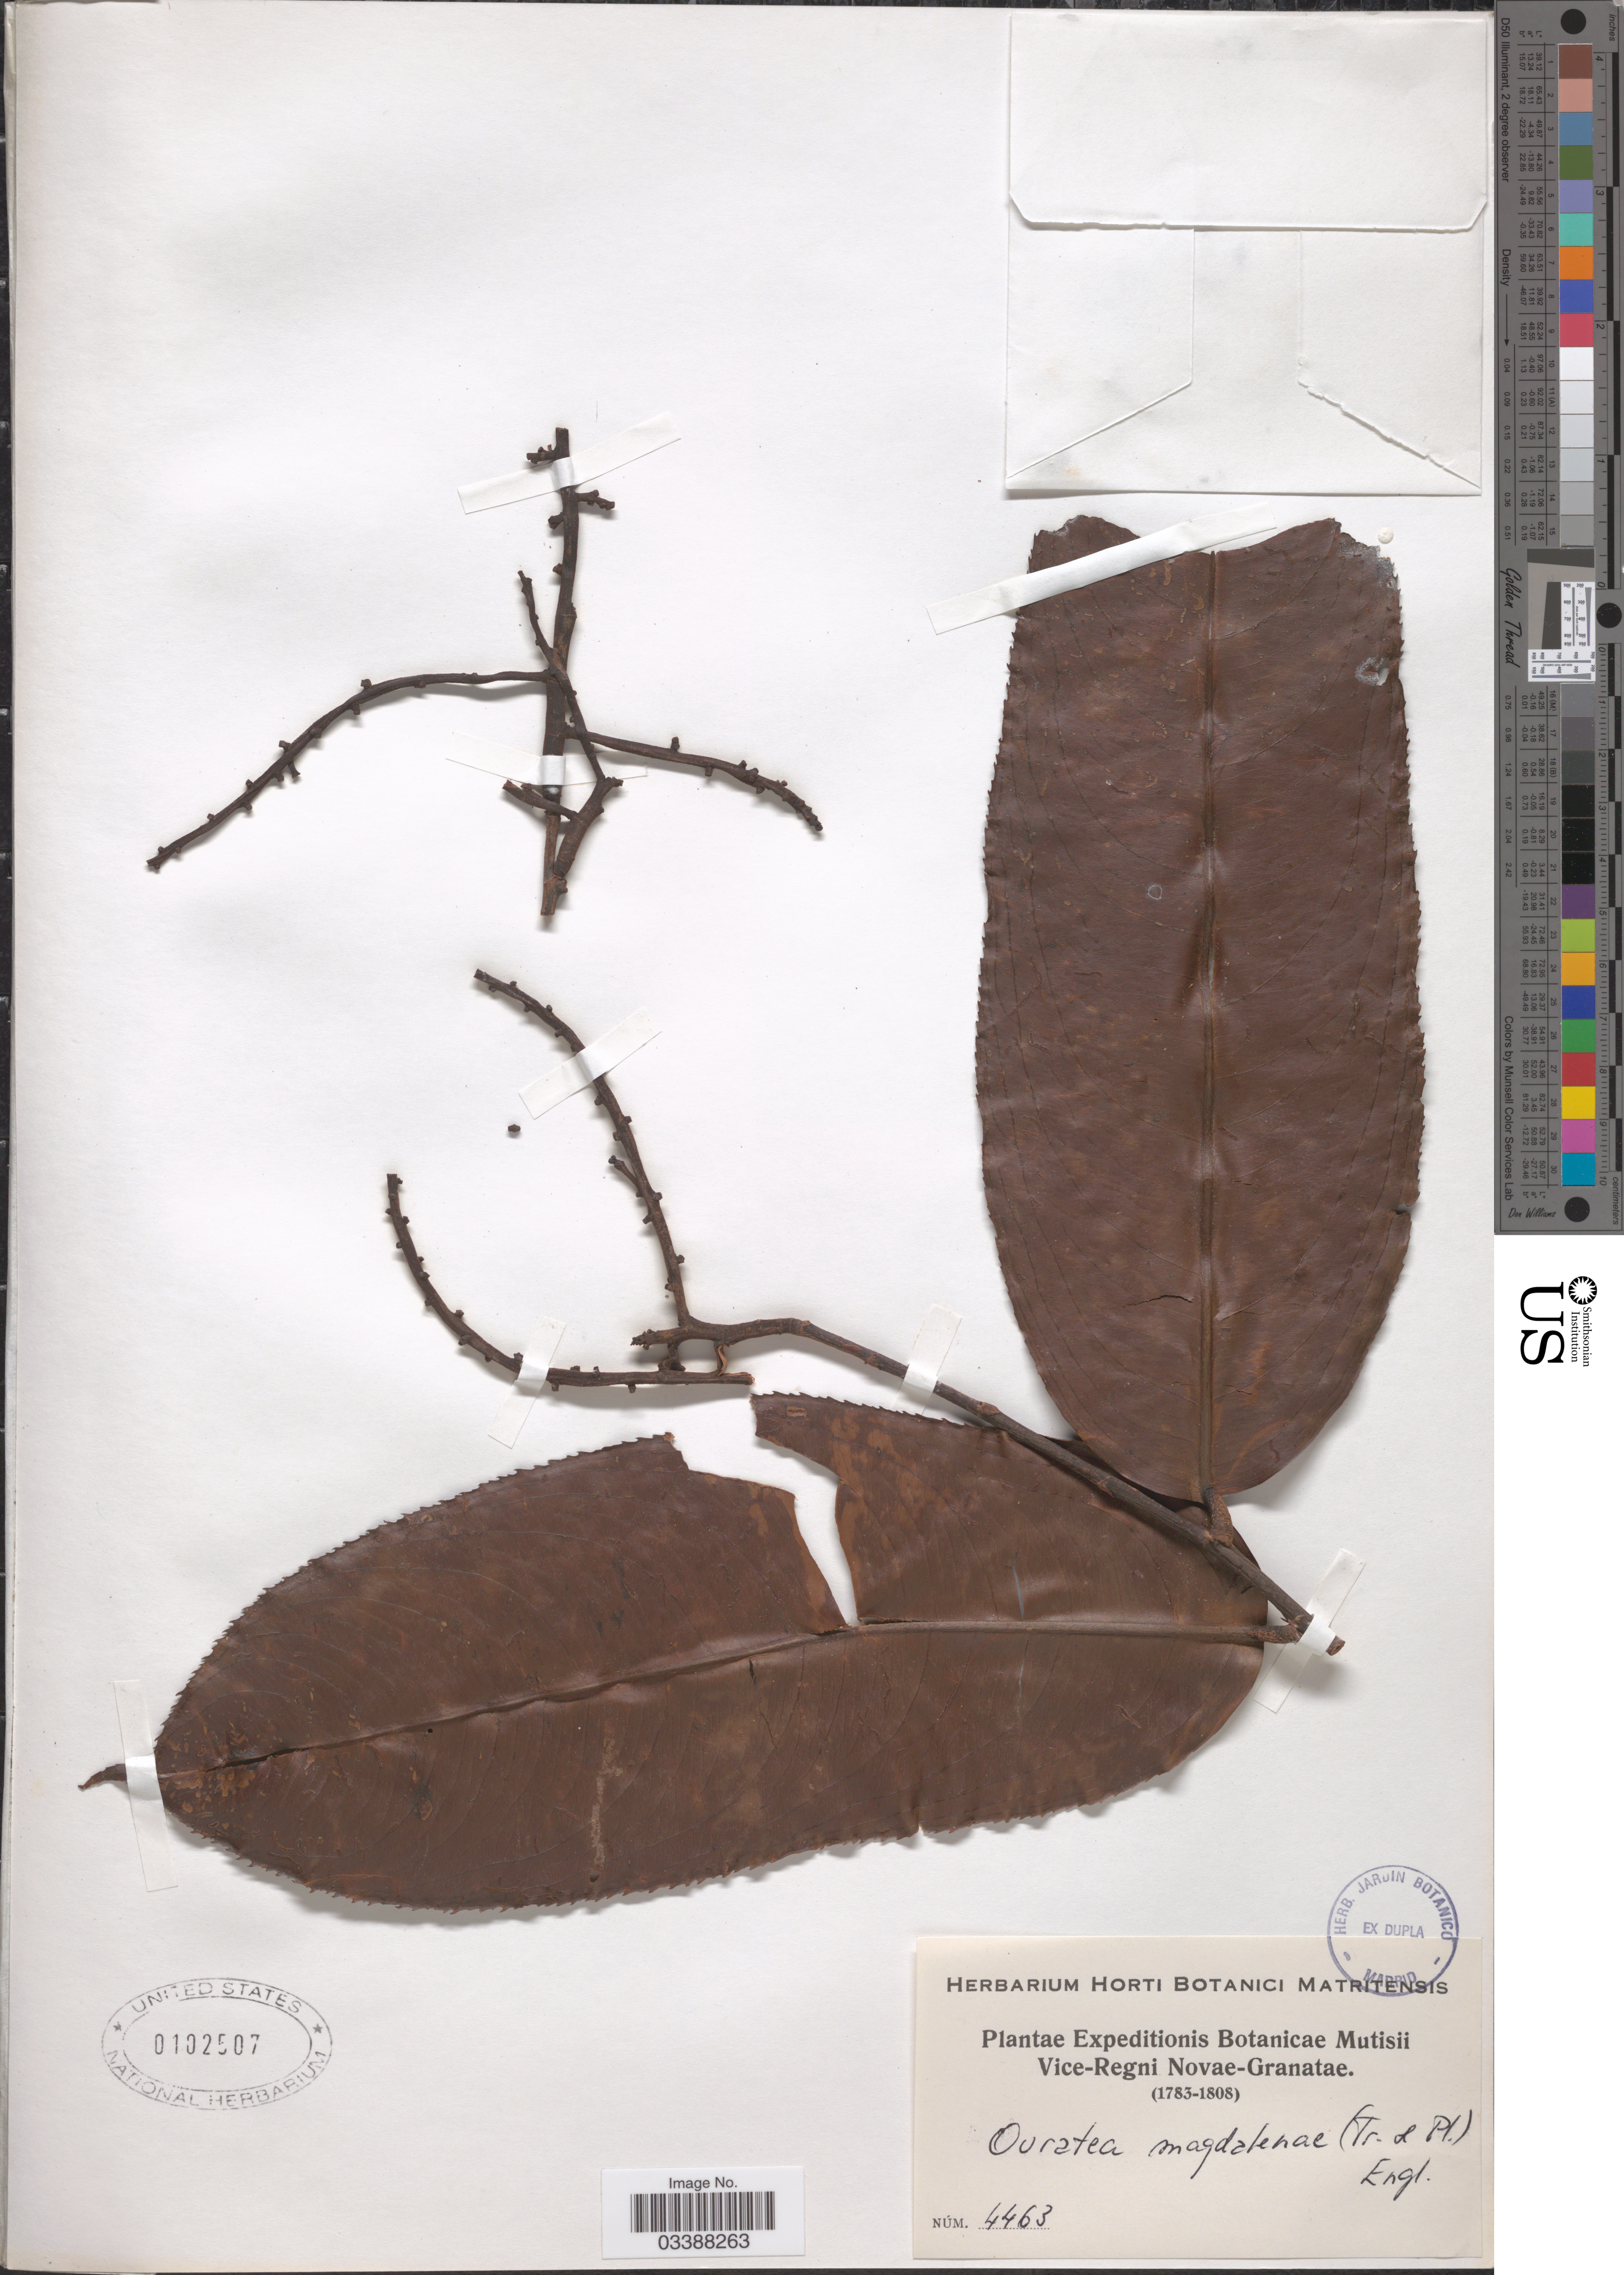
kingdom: Plantae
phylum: Tracheophyta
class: Magnoliopsida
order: Malpighiales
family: Ochnaceae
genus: Ouratea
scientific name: Ouratea magdalenae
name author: (Triana & Planch.) Engl.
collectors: Expeditions Botanicae Mutisii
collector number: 4463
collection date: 1783/1808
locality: Vice-Regni [unsure placement] Novae-Granatae.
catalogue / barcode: US 102507